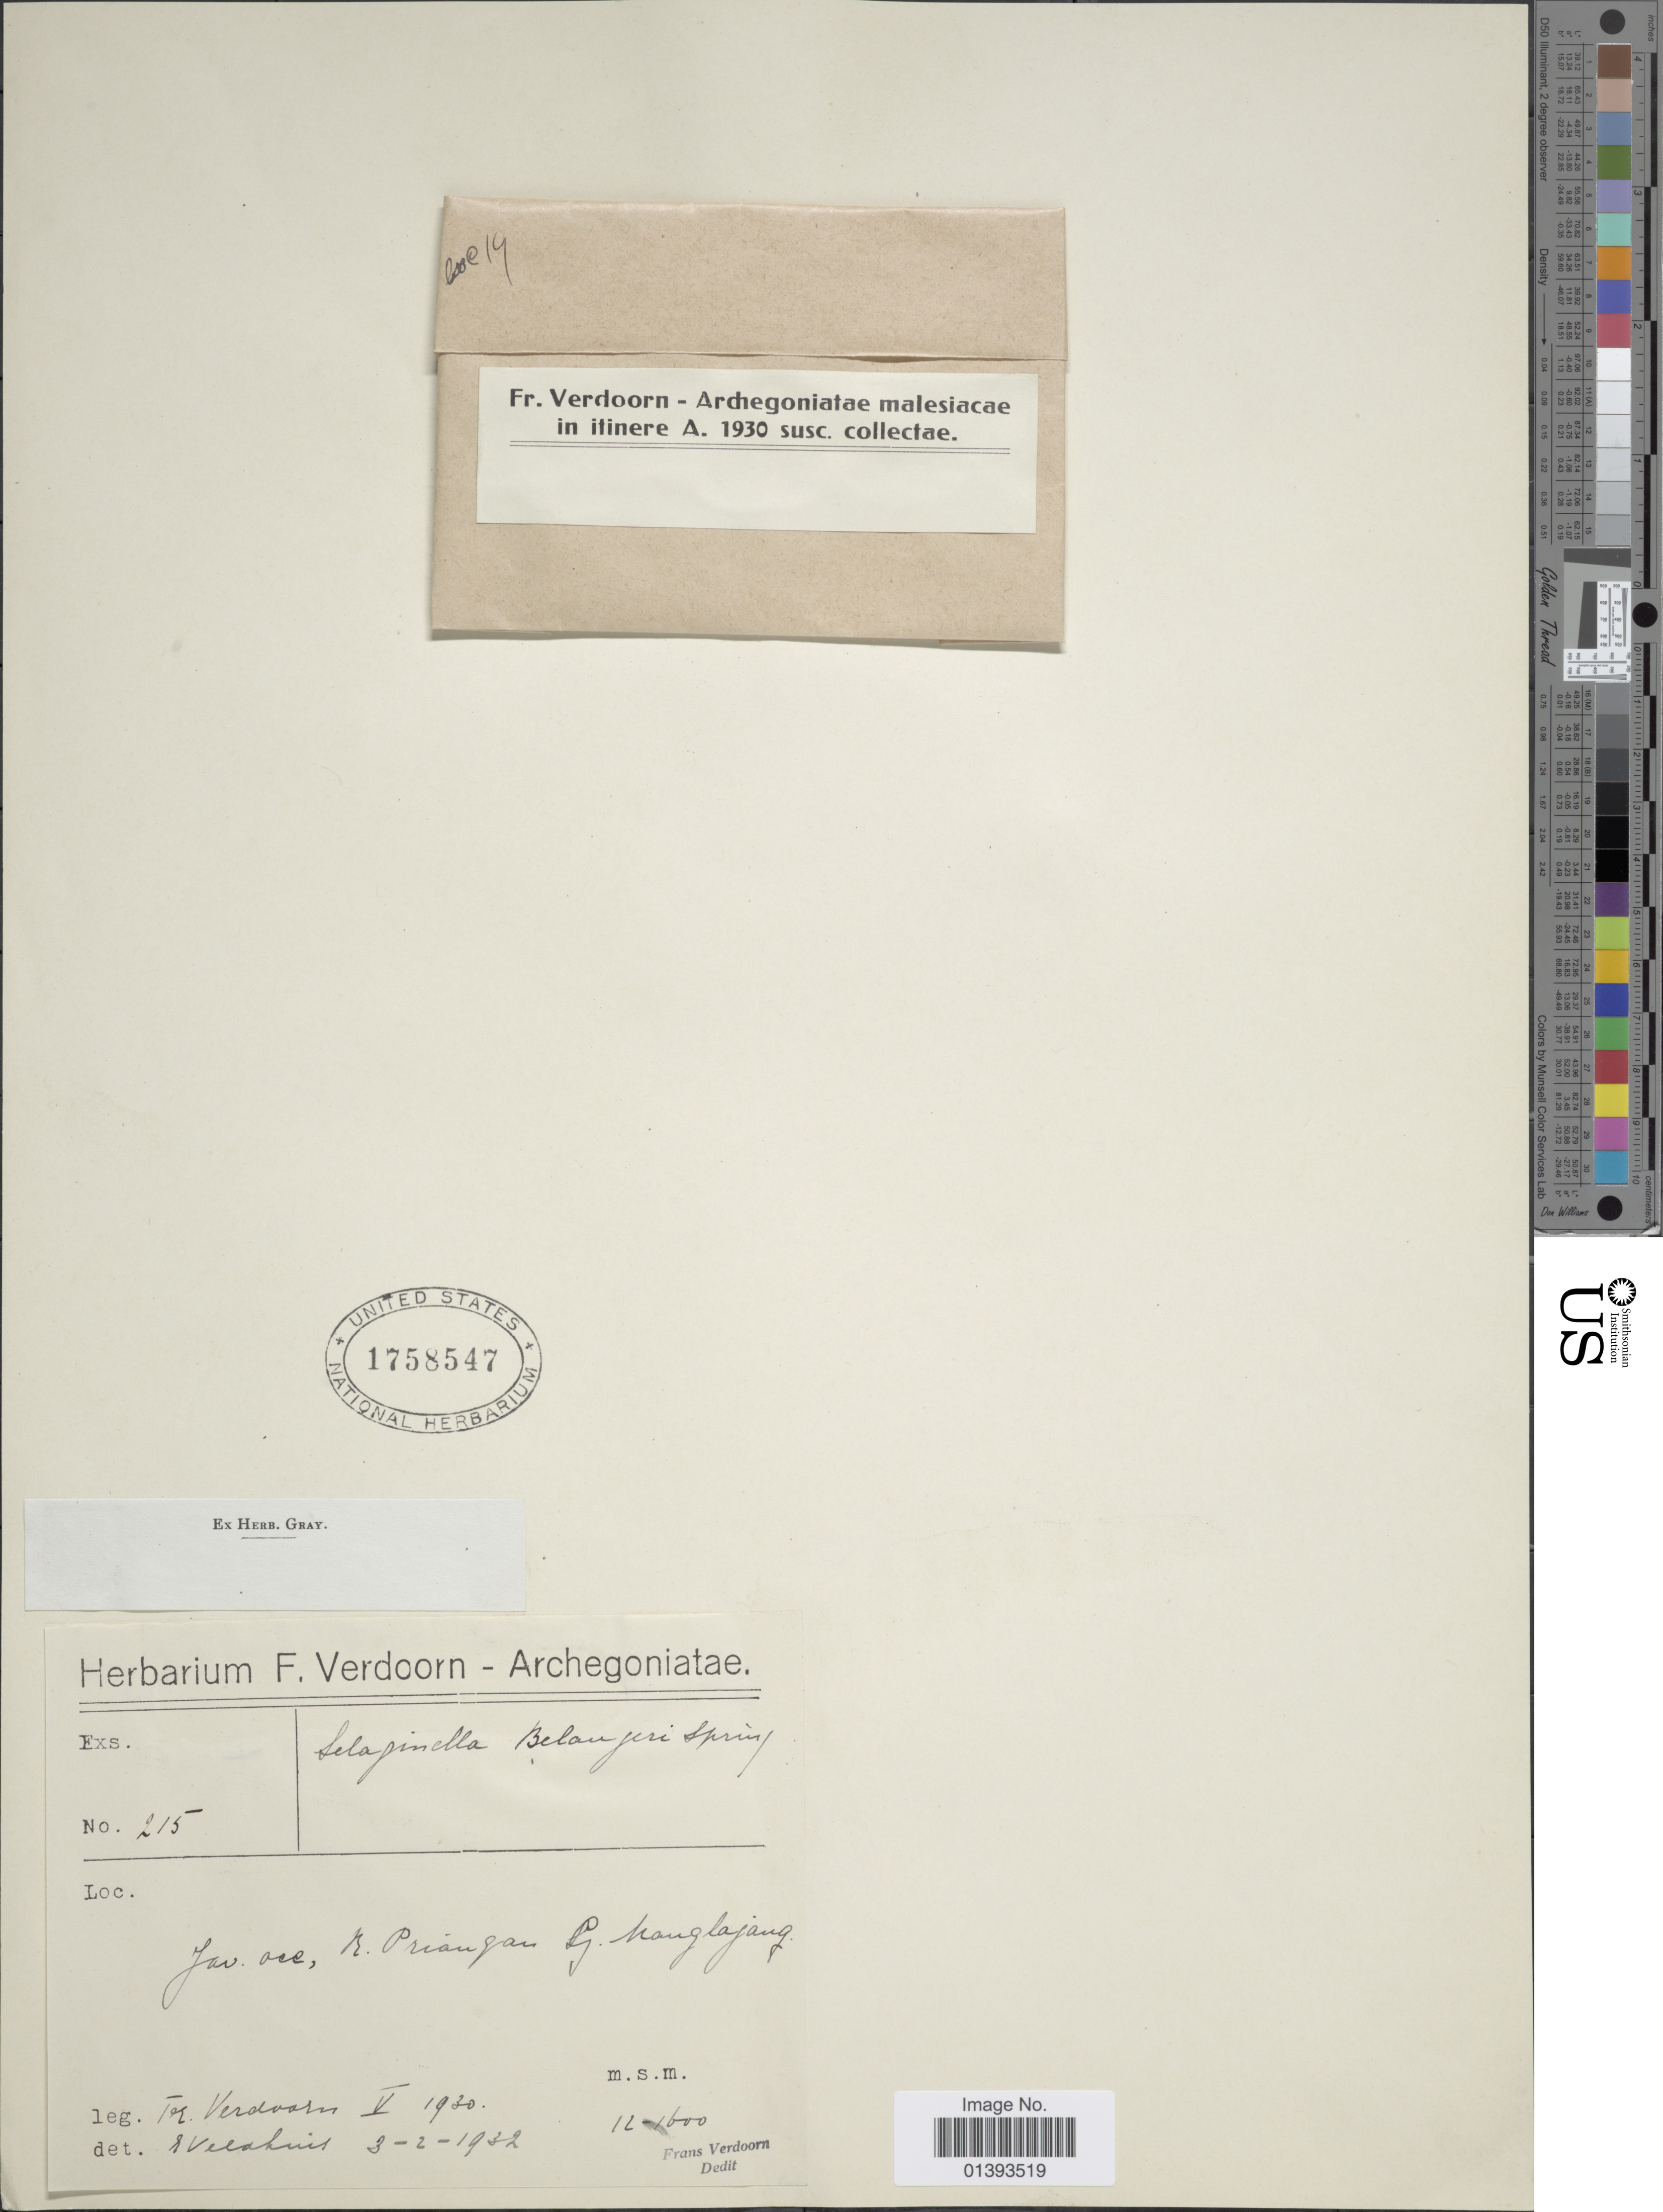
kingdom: Plantae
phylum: Tracheophyta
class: Lycopodiopsida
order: Selaginellales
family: Selaginellaceae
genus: Selaginella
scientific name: Selaginella belangeri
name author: (Bory) Spring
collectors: F. Verdoorn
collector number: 215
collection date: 1930-05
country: Indonesia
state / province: Java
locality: Jav. occ., R. Priangan G. Kanglajan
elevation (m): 1200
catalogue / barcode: US 1758547